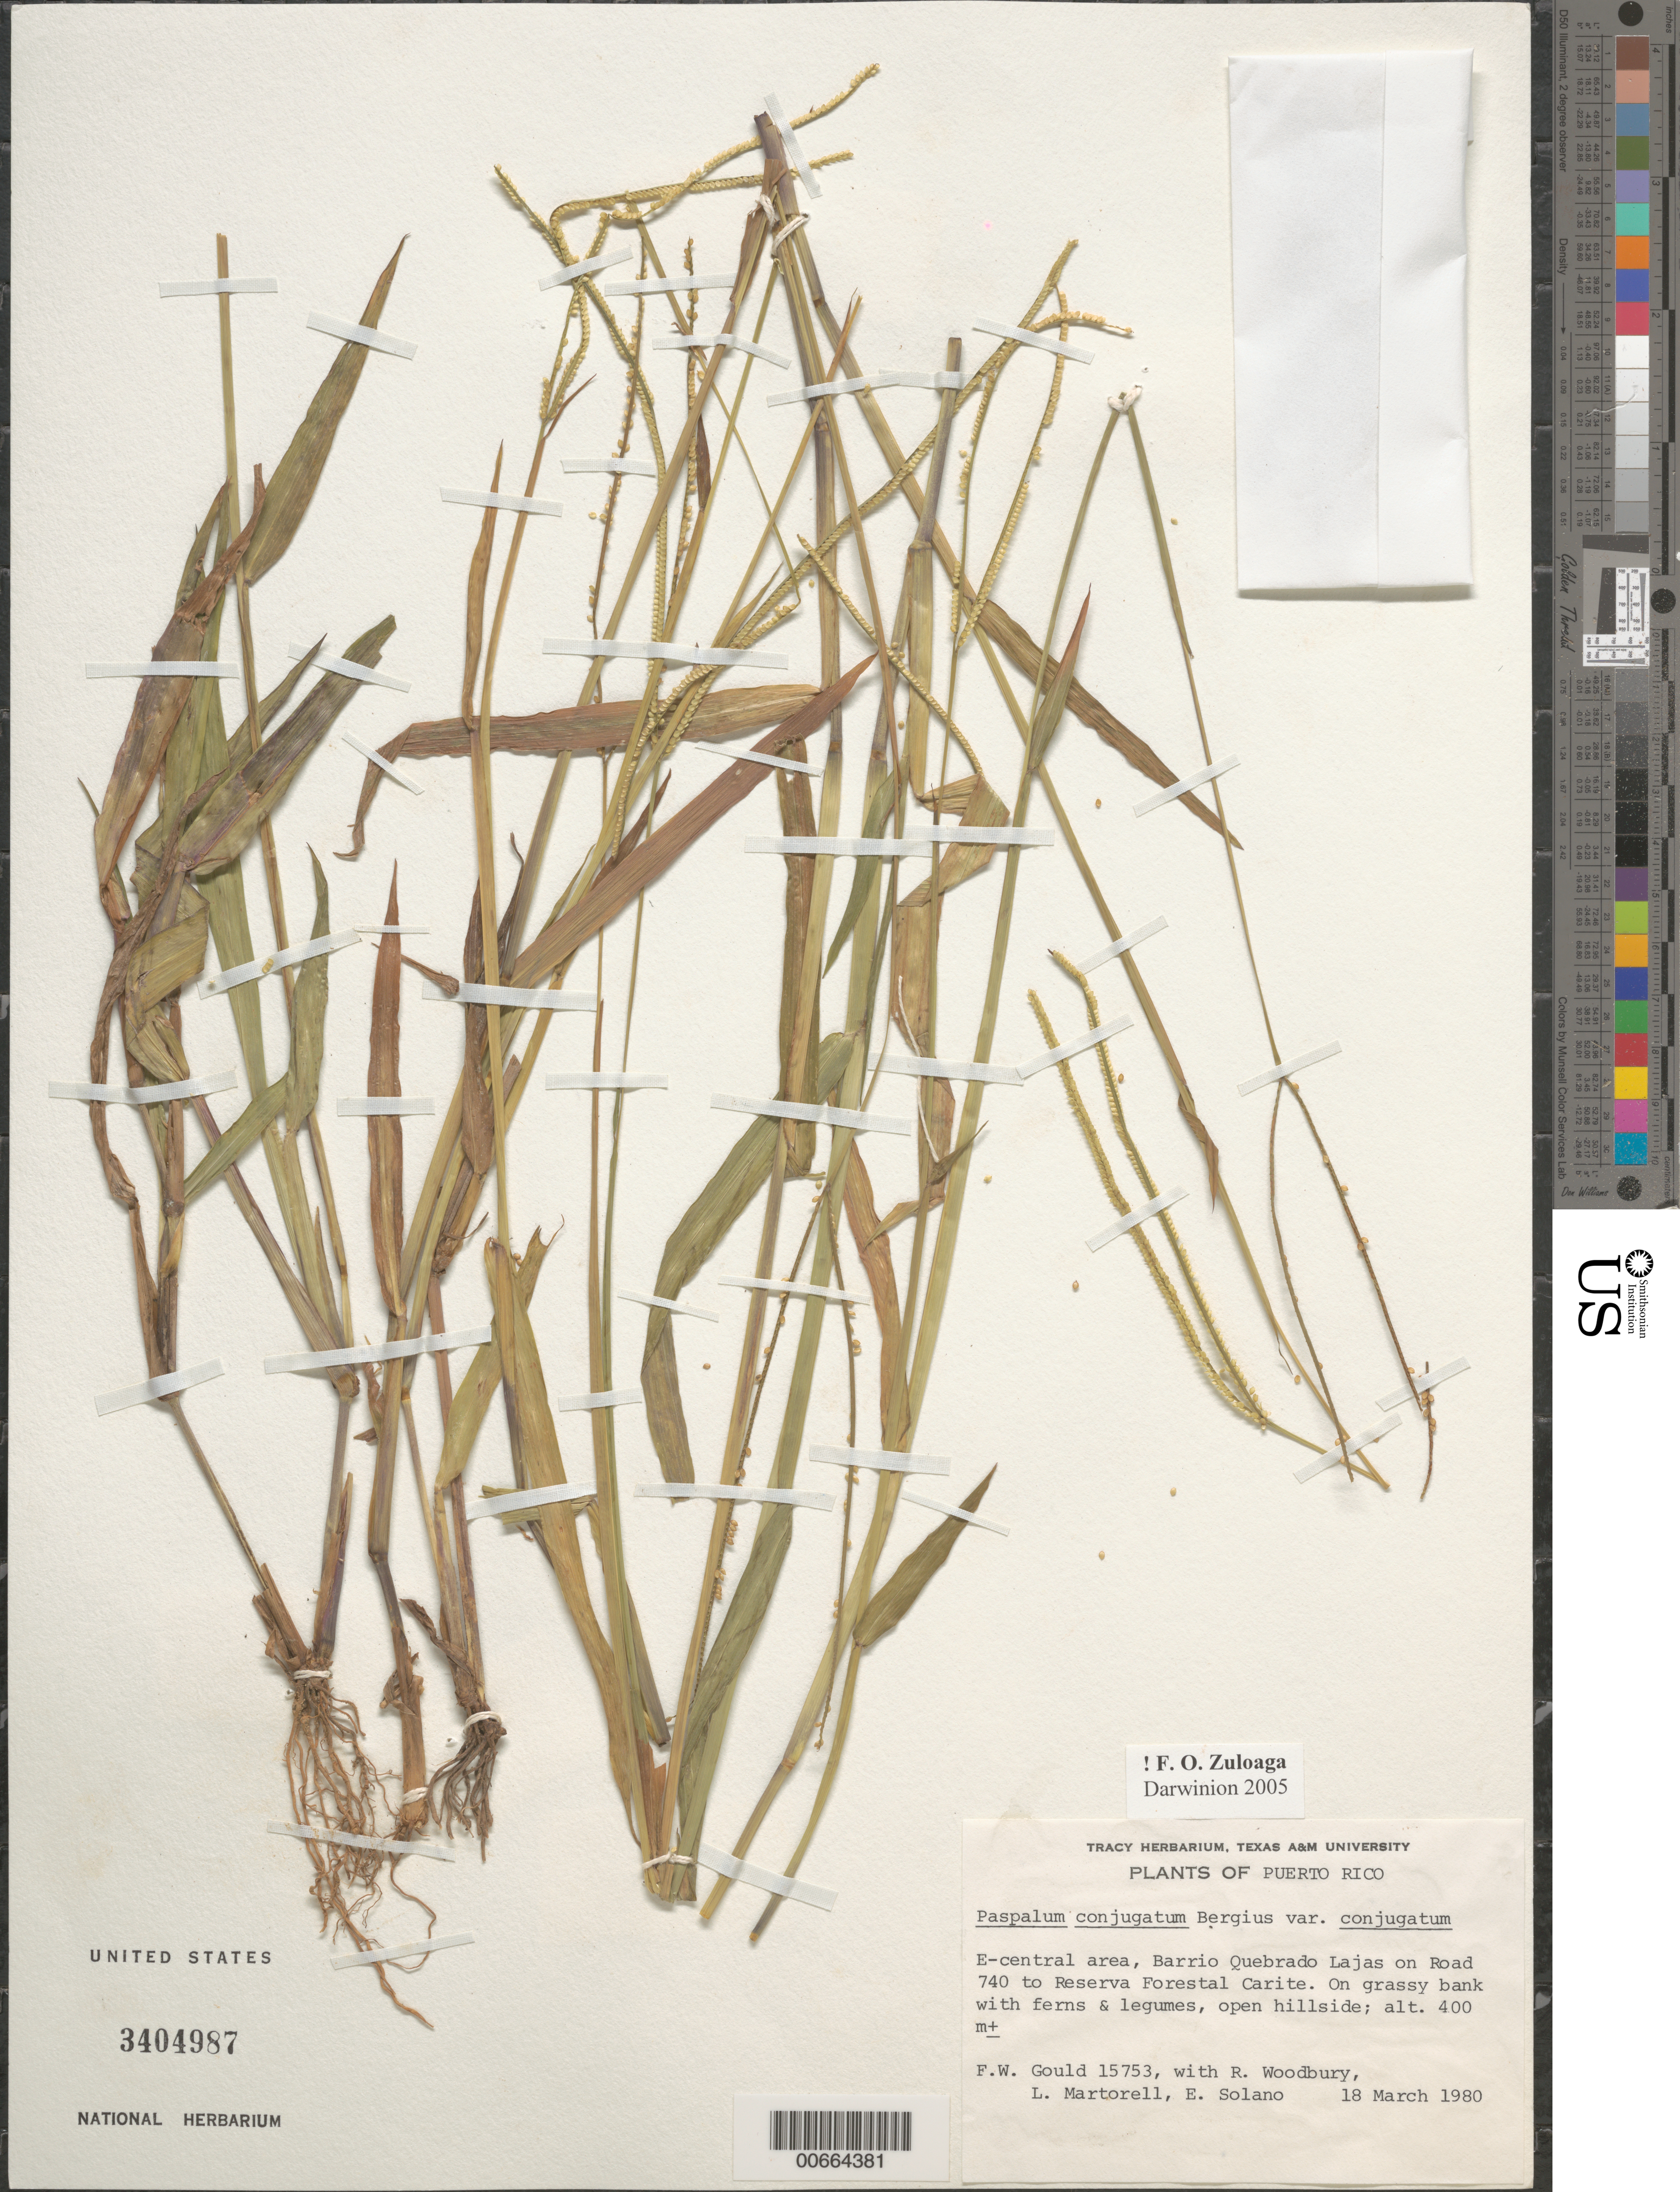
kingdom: Plantae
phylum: Tracheophyta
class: Liliopsida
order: Poales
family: Poaceae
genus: Paspalum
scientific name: Paspalum conjugatum var. conjugatum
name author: P.J. Bergius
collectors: F. W. Gould, R. O. Woodbury, L. Martorell & E. Solano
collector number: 15753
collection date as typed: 18 Mar 1980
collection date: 1980-03-18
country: Puerto Rico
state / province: Lajas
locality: E-Central area, Barrio Quebrado Lajas on Road 740 to Reserva Forestal Carite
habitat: Grassy bank with ferns + legumes, open hillside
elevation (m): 400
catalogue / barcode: US 3404987